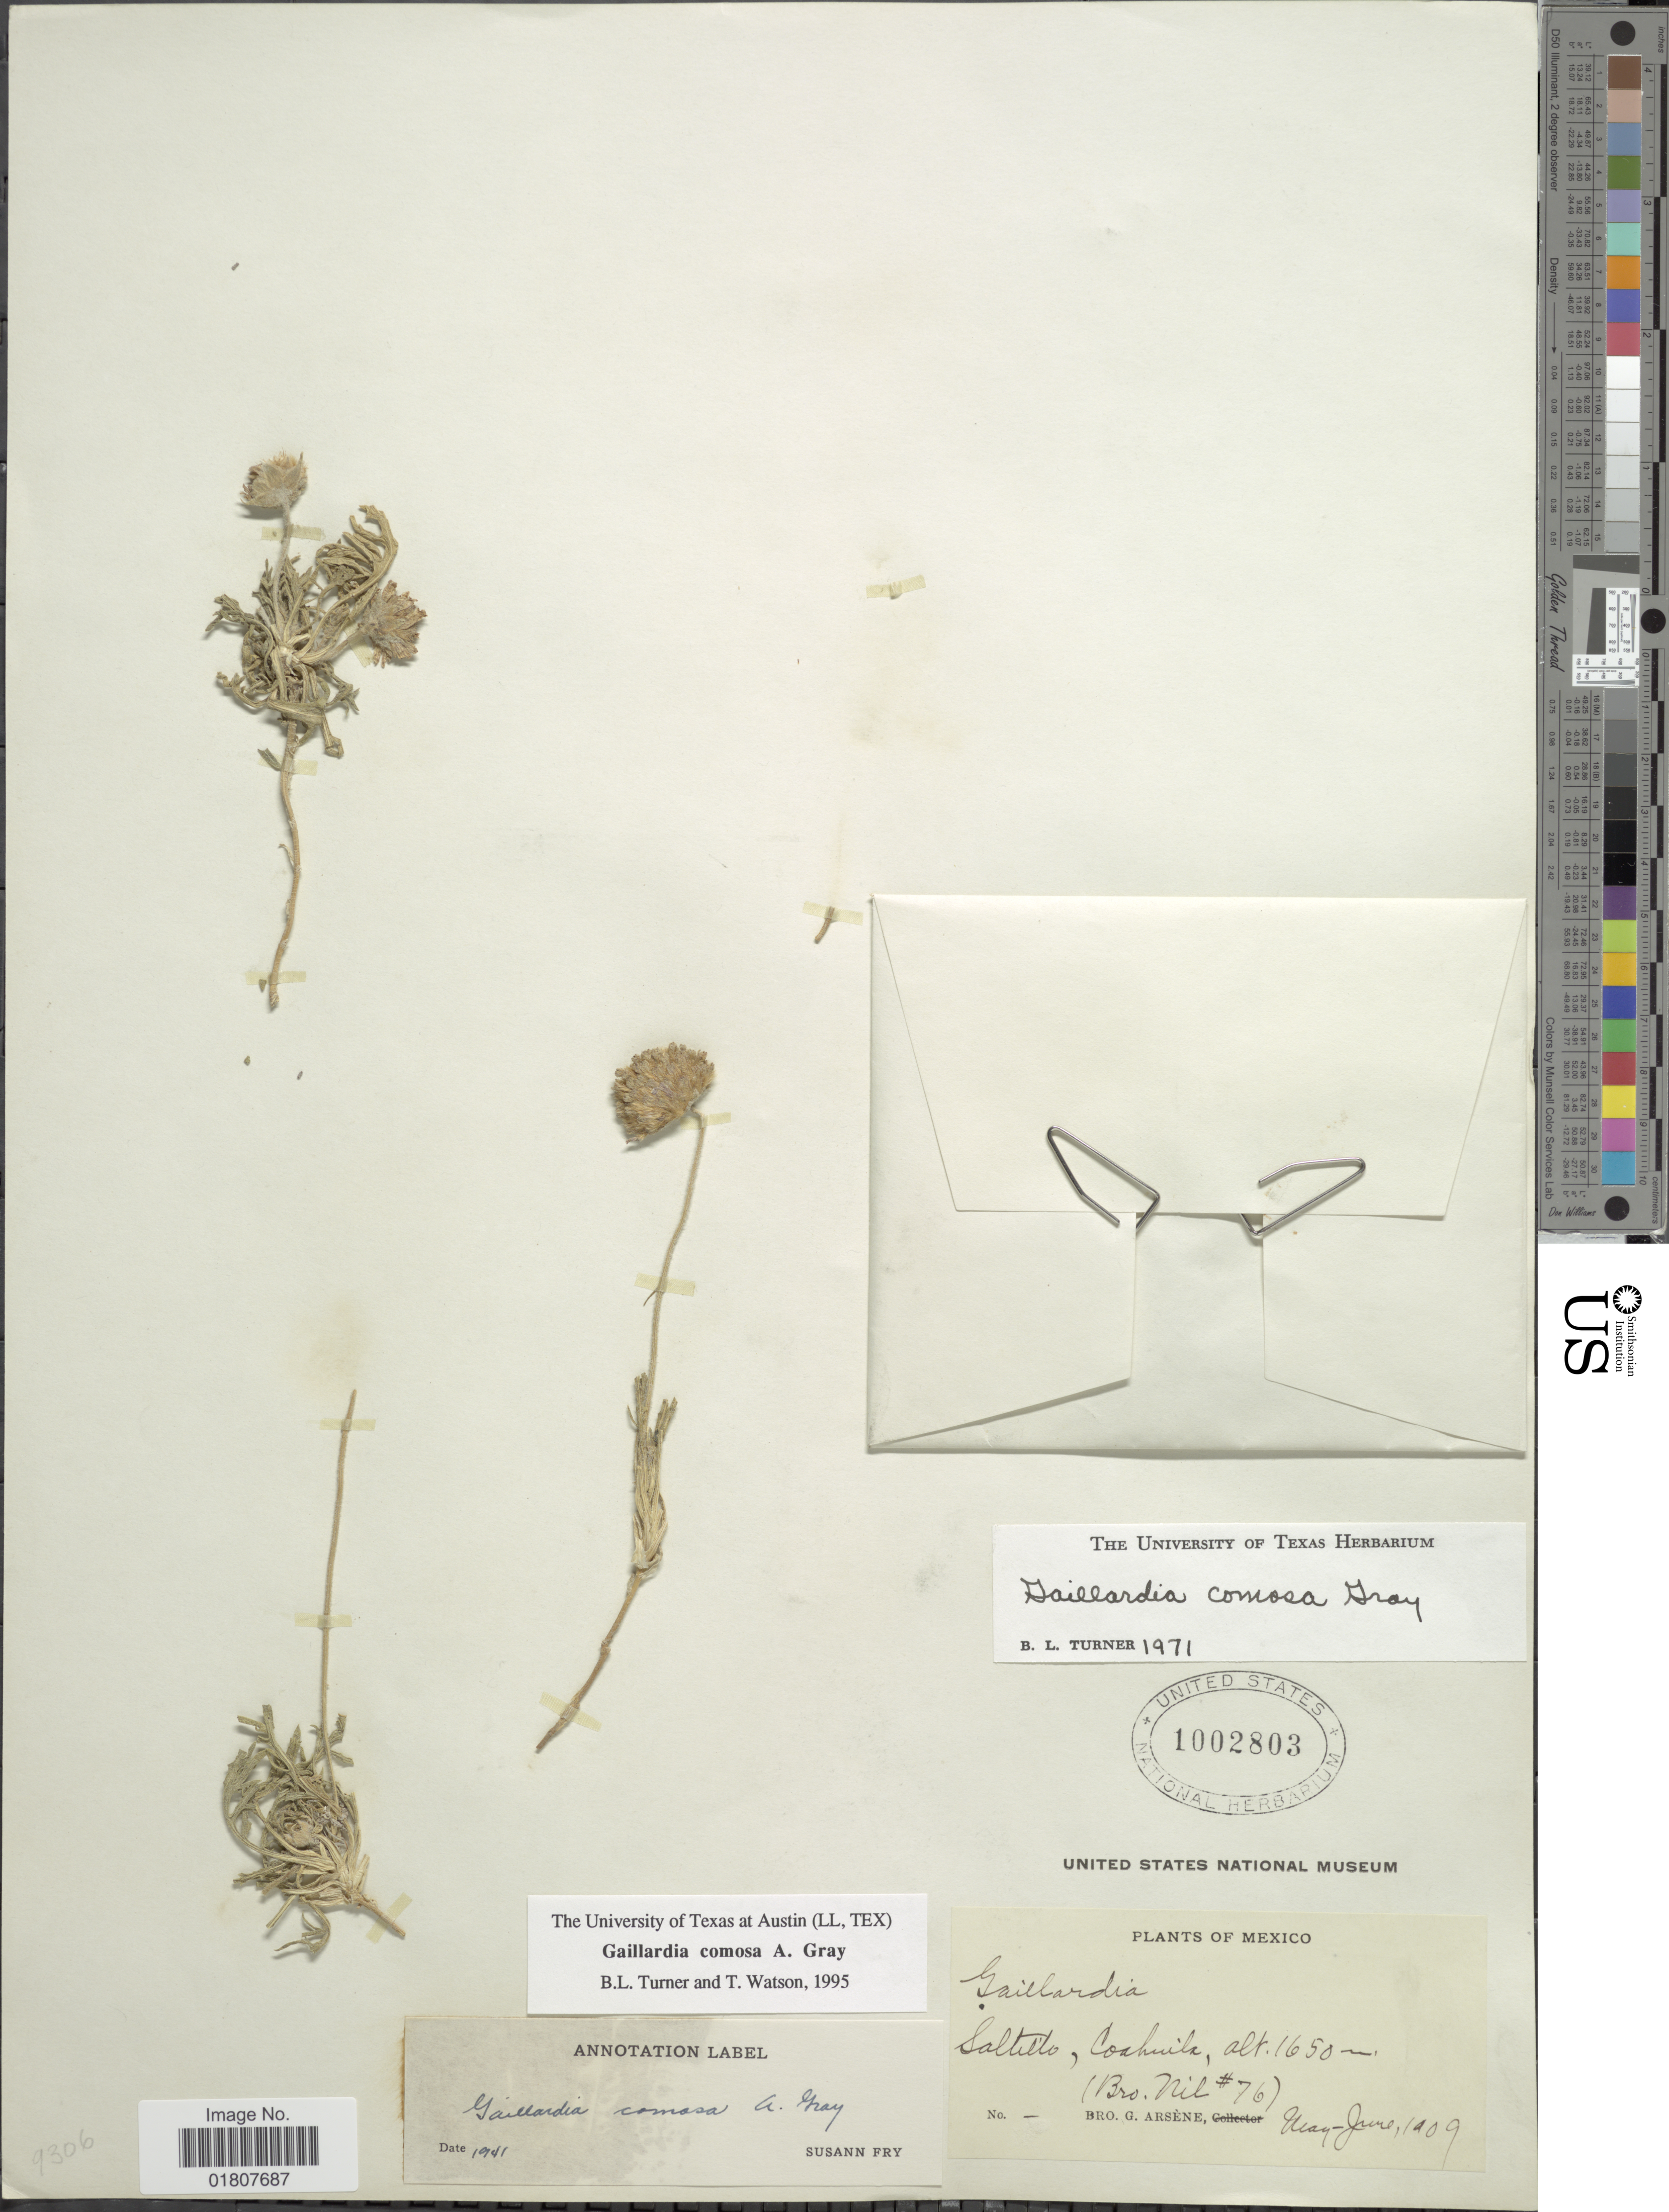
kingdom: Plantae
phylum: Tracheophyta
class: Magnoliopsida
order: Asterales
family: Asteraceae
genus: Gaillardia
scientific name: Gaillardia comosa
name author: A. Gray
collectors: Bro. Nil & Bro. G. Arsène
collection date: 1909-05/1909-06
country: Mexico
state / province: Coahuila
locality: Saltillo, Coahuila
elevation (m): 1650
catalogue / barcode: US 1002803